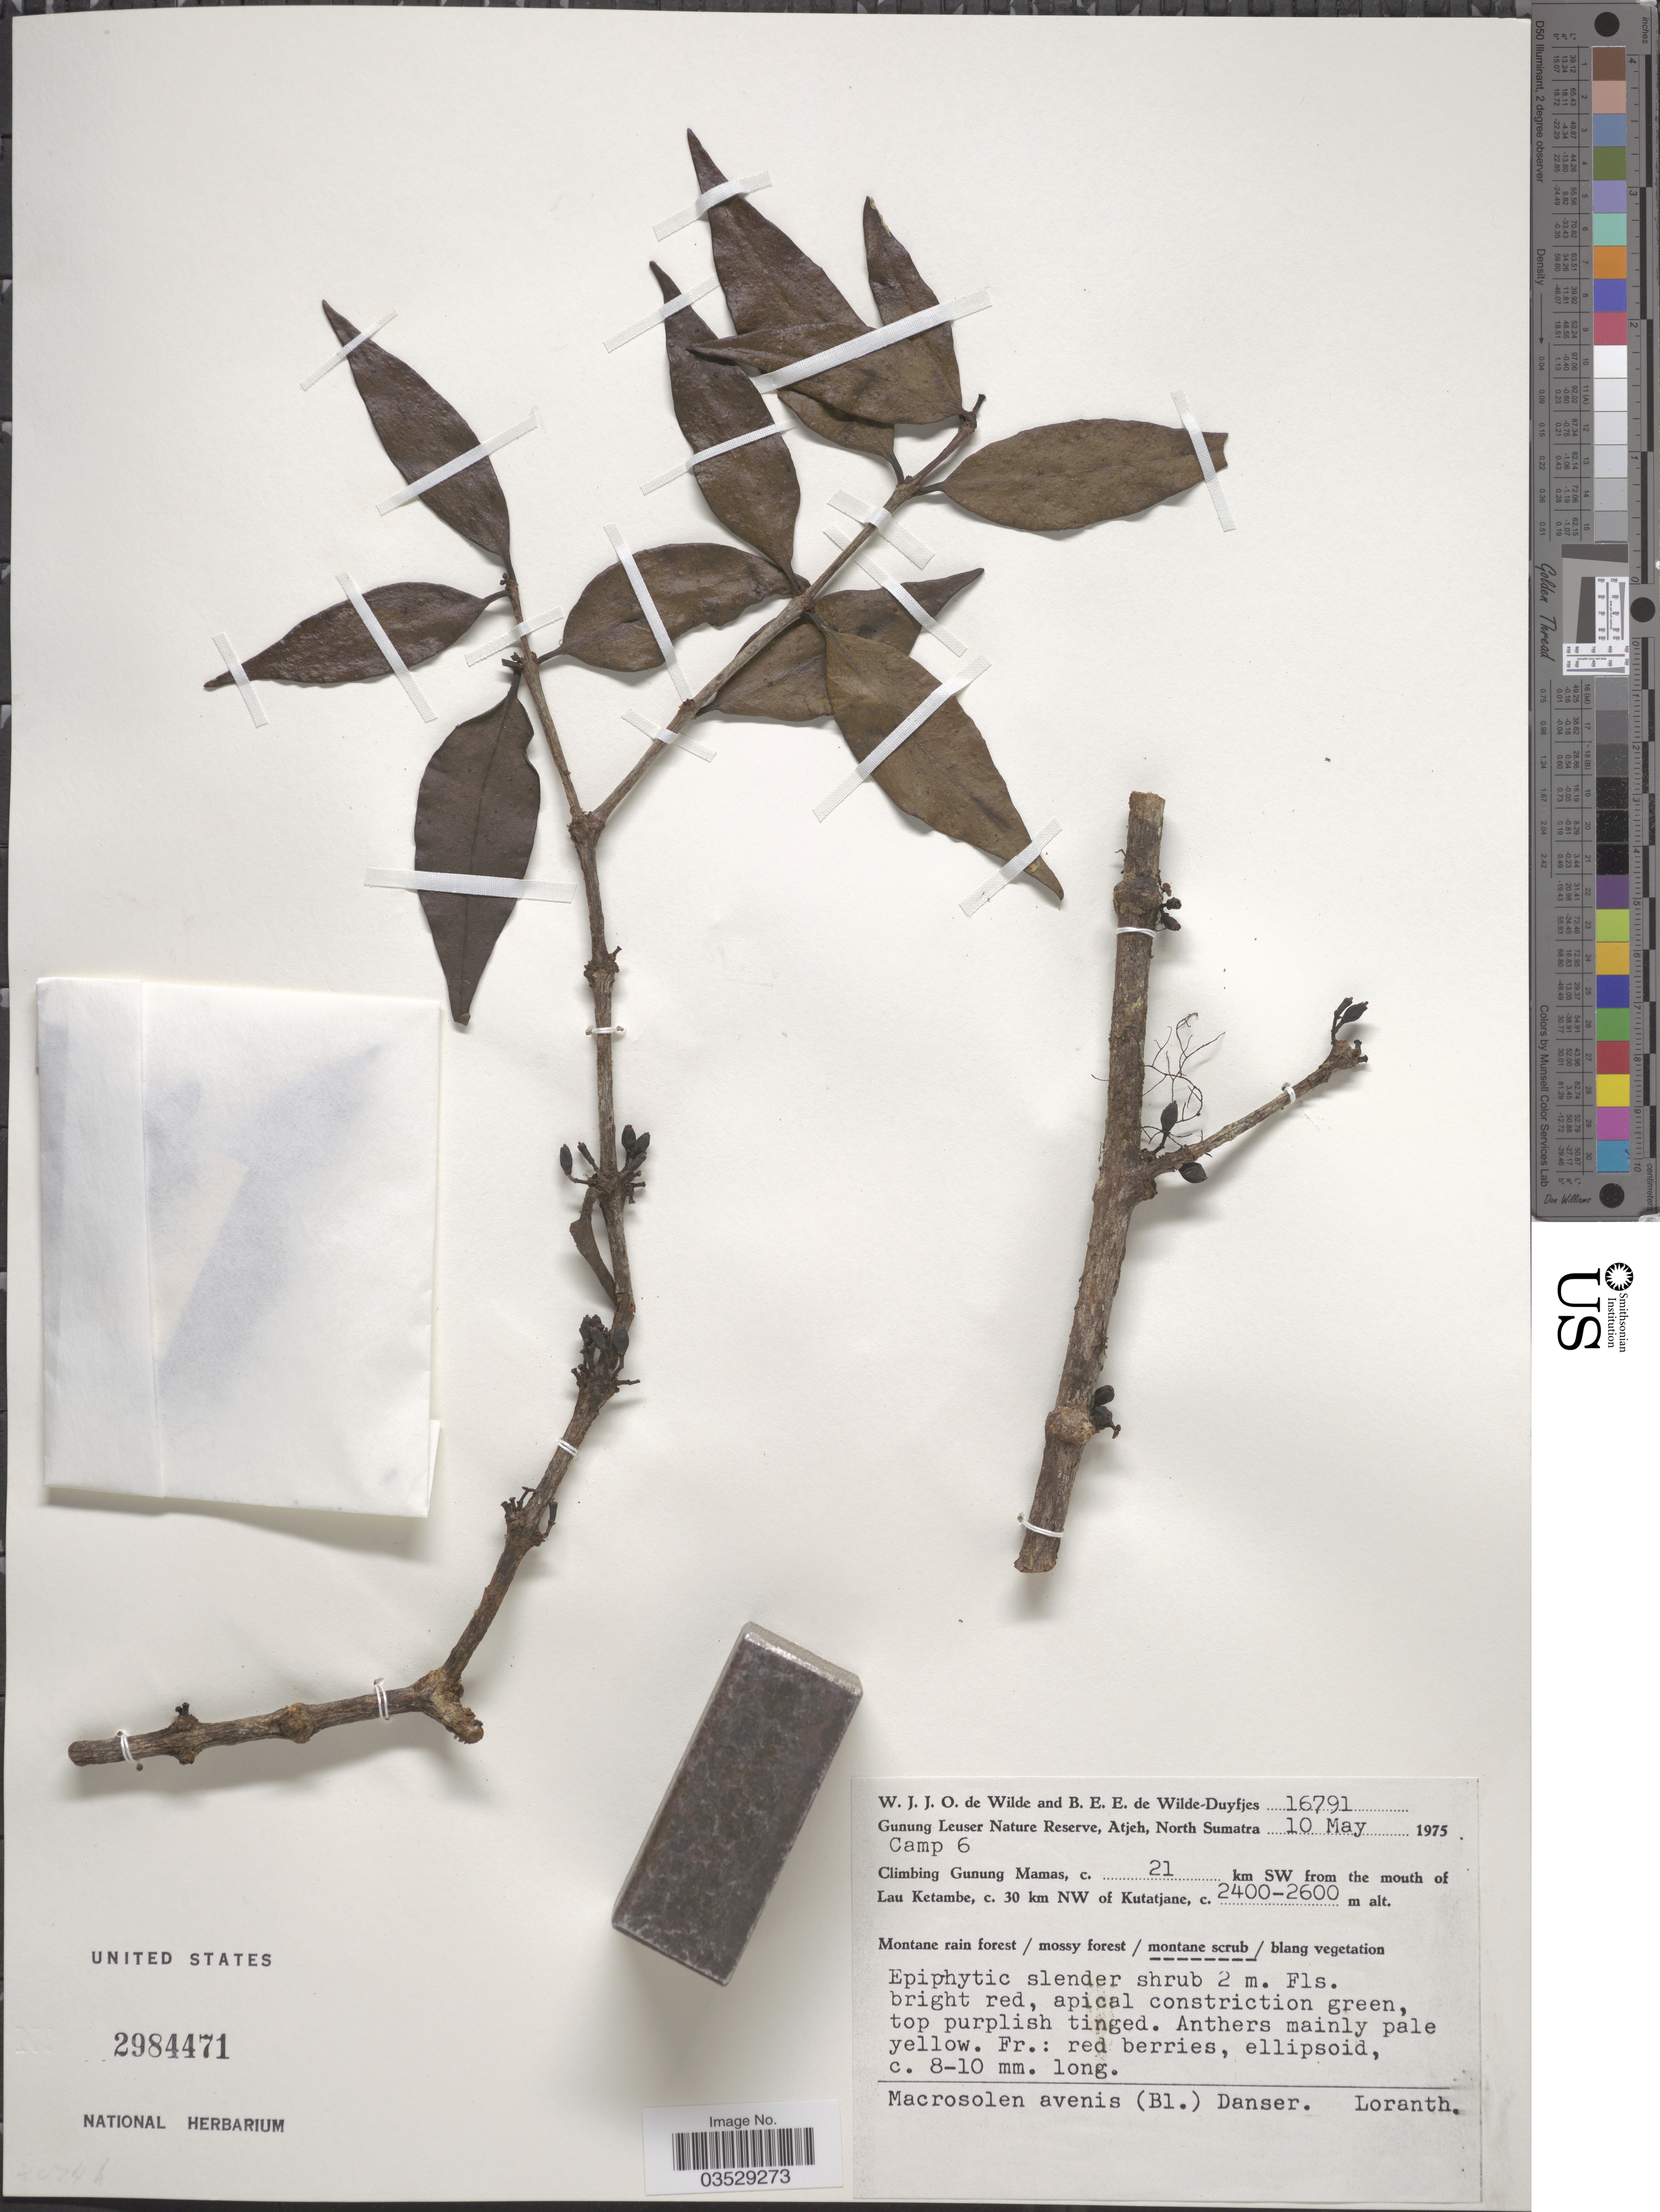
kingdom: Plantae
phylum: Tracheophyta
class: Magnoliopsida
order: Santalales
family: Loranthaceae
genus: Macrosolen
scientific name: Macrosolen avenis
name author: Danser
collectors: W. J. de Wilde & B. E. de Wilde-Duyfjes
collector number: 16791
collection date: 1975-05-10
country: Indonesia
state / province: Sumatra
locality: Gunung Leuser Nature Reserve, Atjeh, North Sumatra. Camp 6. Climbing Gunung Mamas, c. 21 km SW from the mouth of Lau Ketambe, c. 30 km NW of Kutatjane.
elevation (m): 2400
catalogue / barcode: US 2984471